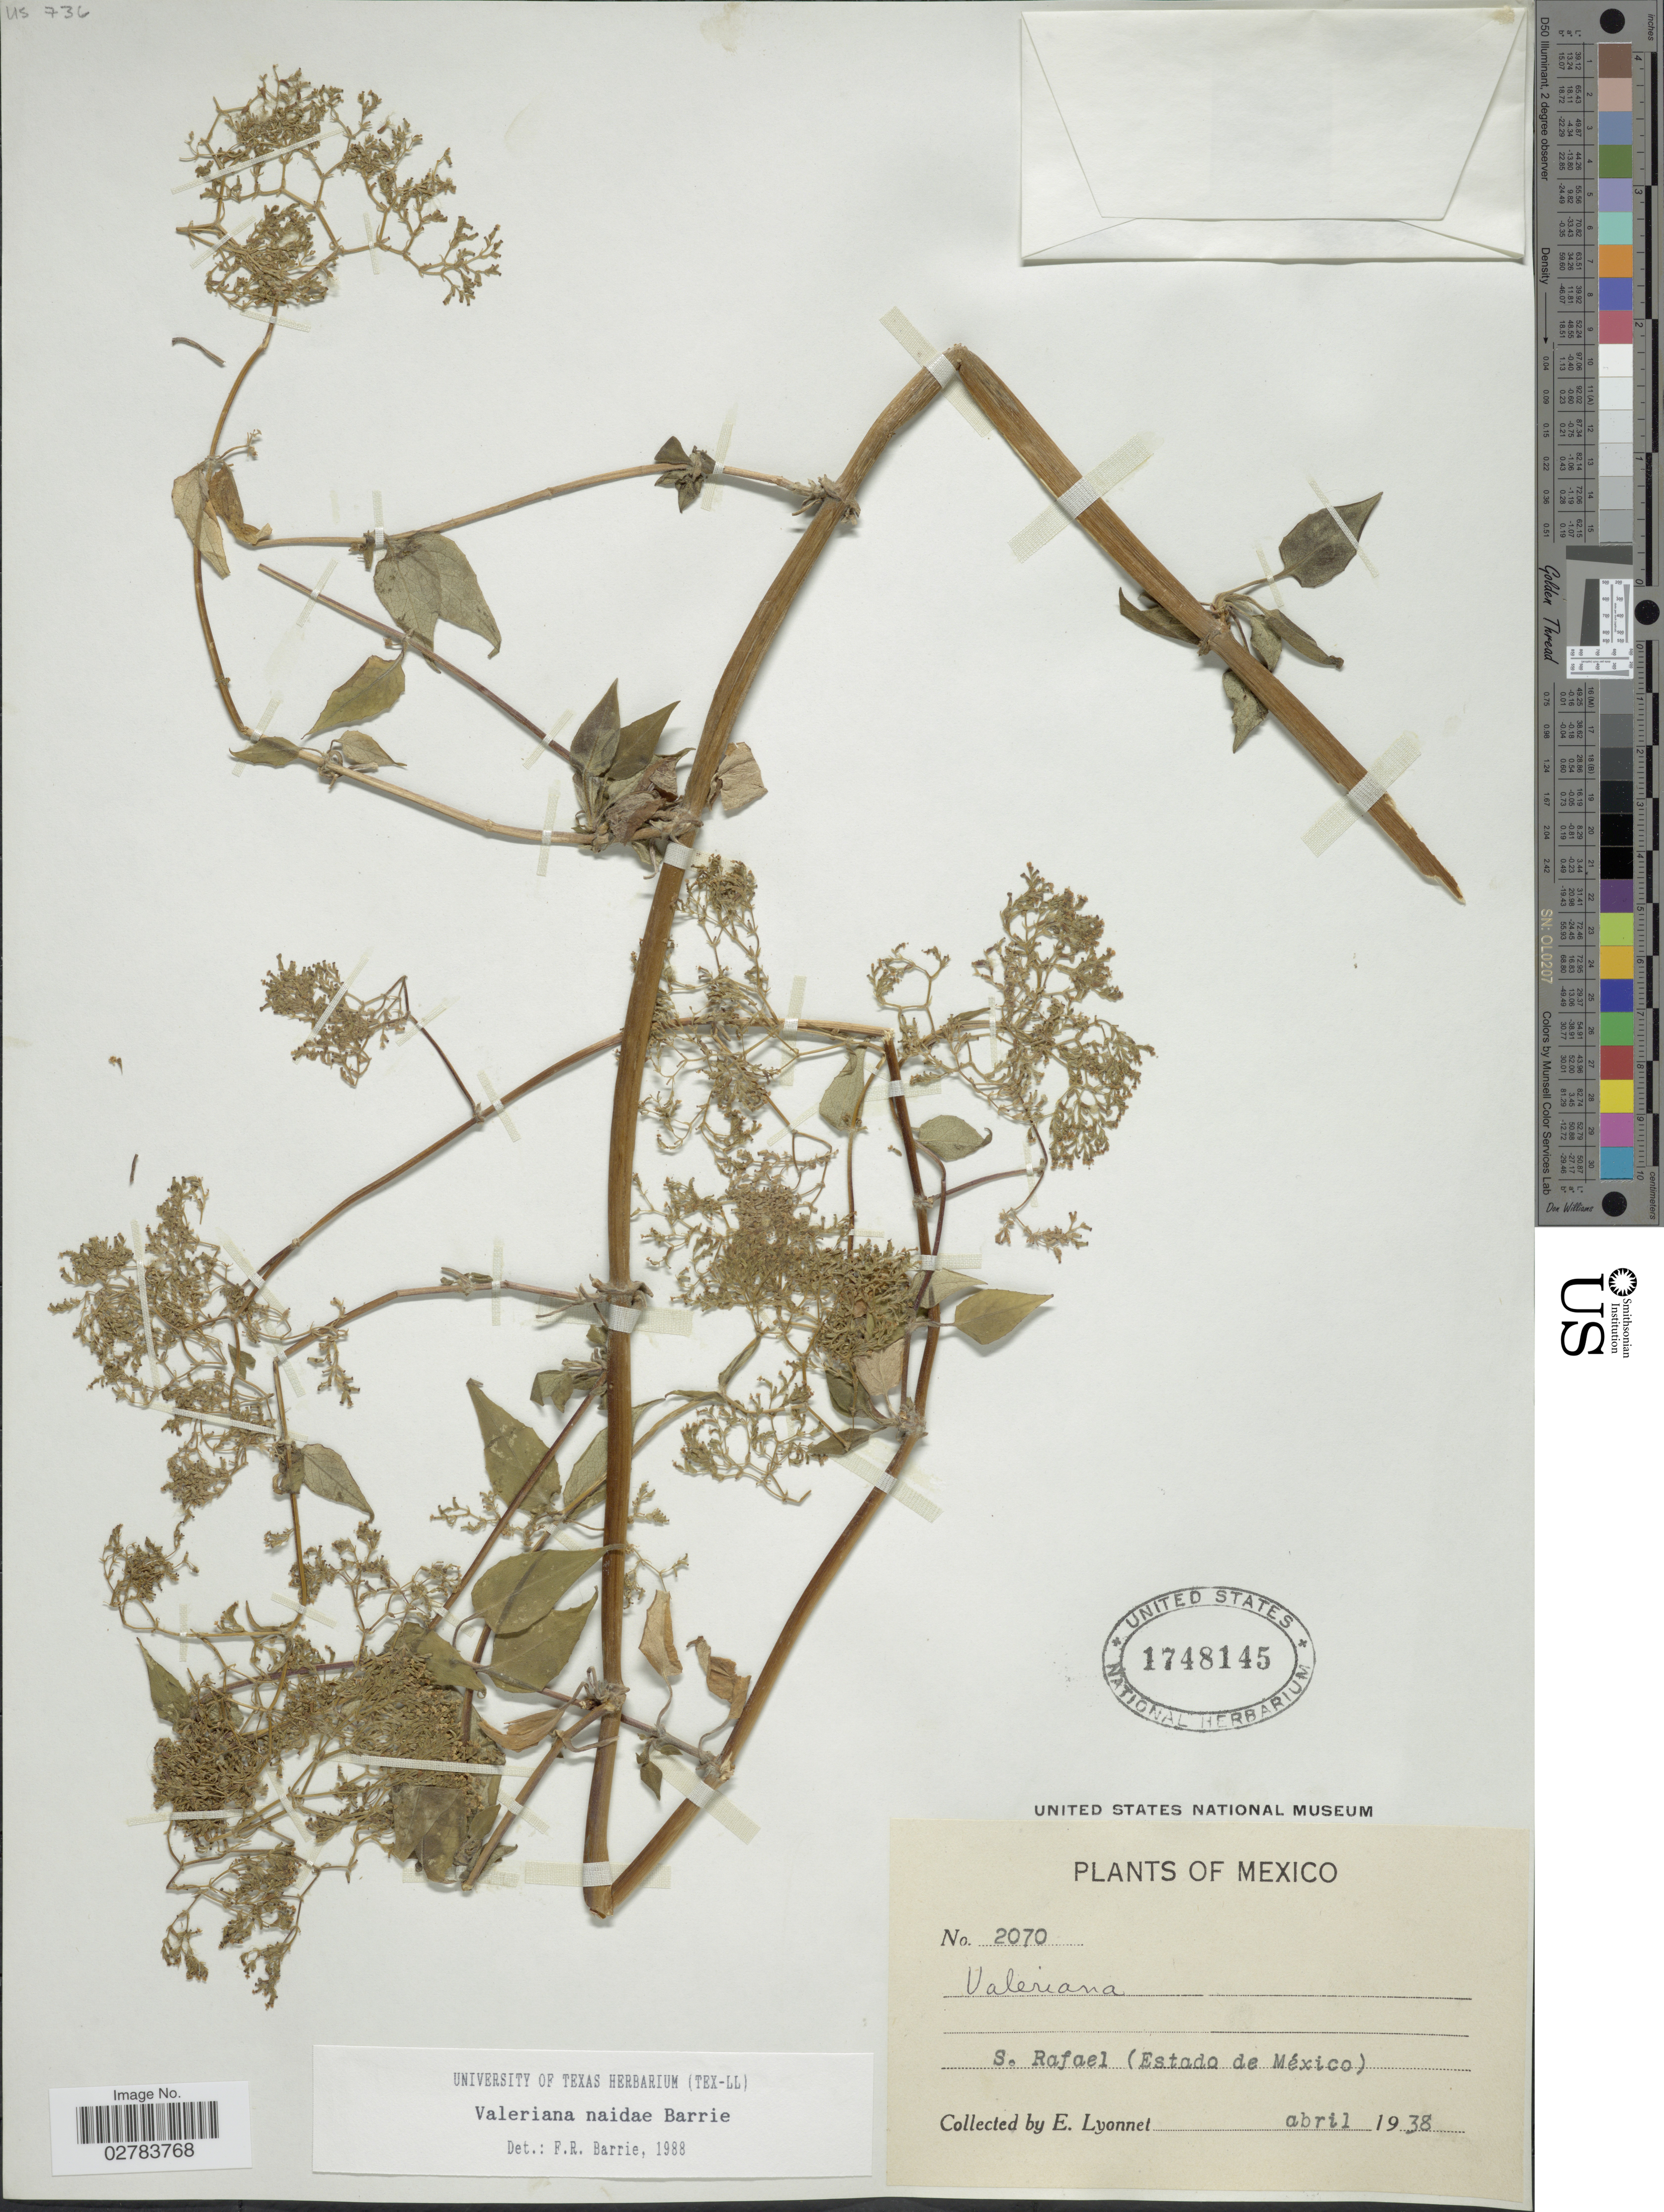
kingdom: Plantae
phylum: Tracheophyta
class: Magnoliopsida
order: Dipsacales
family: Caprifoliaceae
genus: Valeriana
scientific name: Valeriana naidae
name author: Barrie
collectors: E. Lyonnet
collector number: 2070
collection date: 1938-04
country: Mexico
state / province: México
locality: S. Rafael.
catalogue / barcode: US 1748145